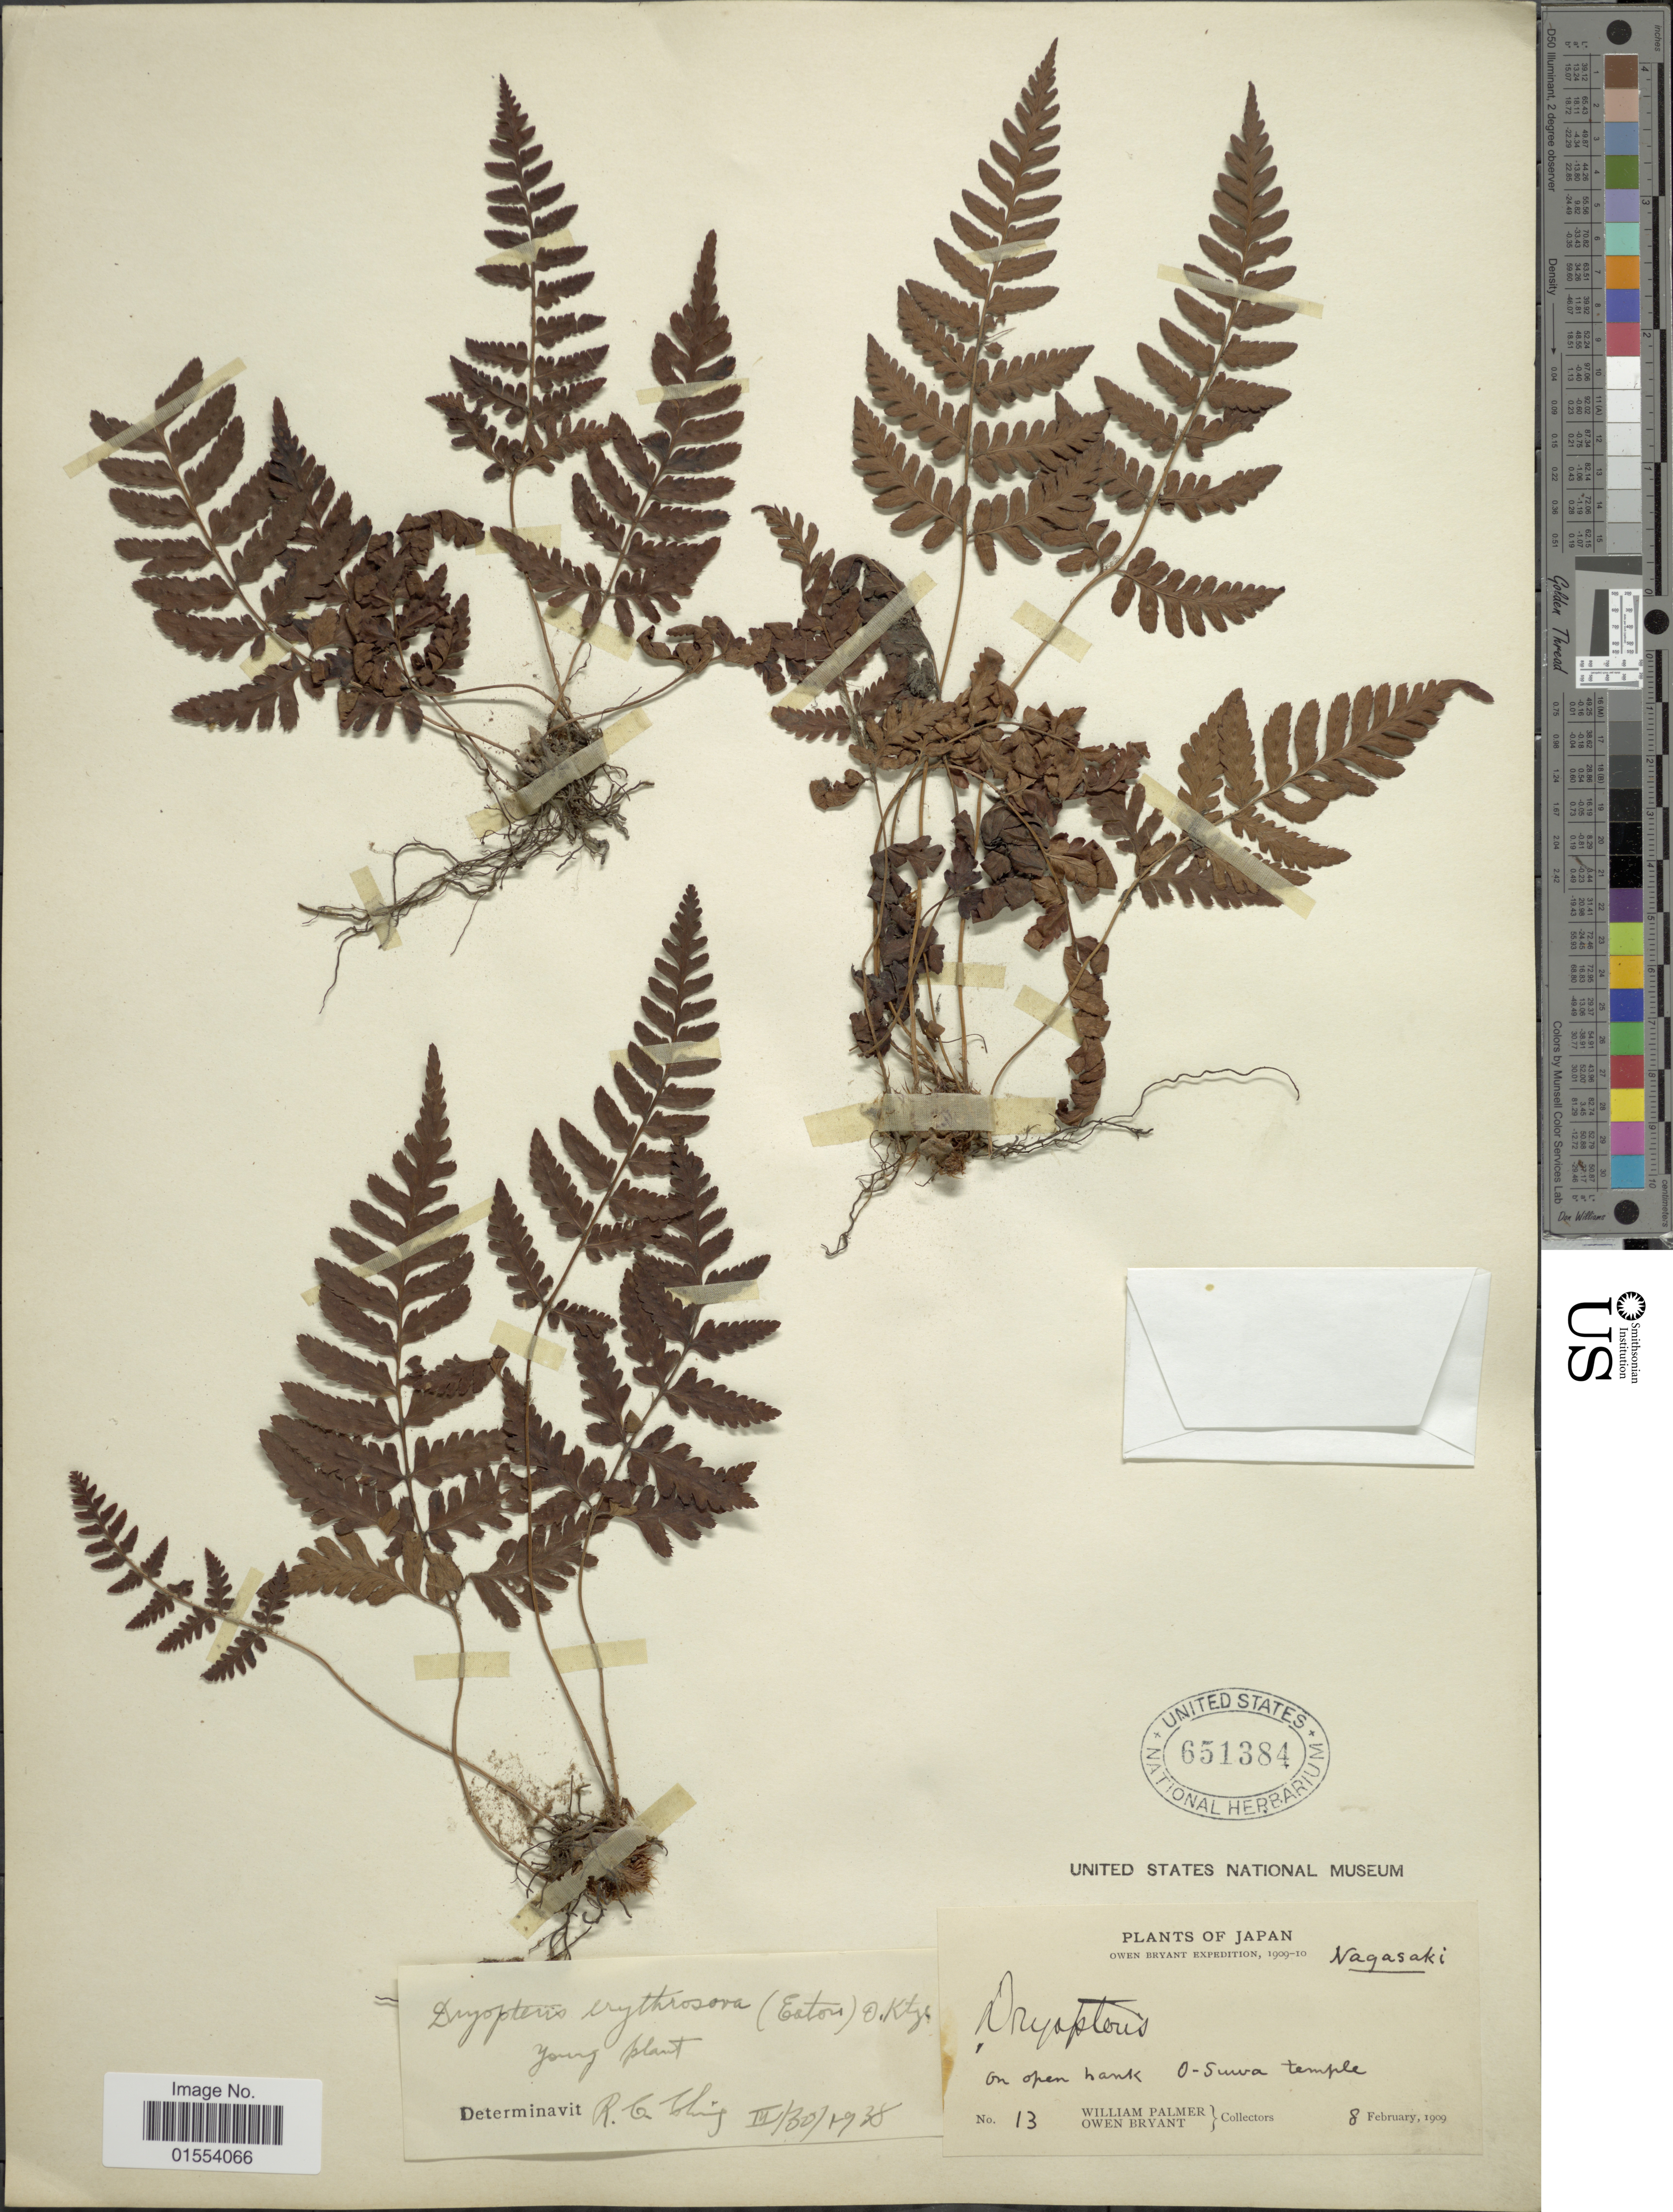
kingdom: Plantae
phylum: Tracheophyta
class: Polypodiopsida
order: Polypodiales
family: Dryopteridaceae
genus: Dryopteris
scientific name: Dryopteris erythrosora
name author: (D.C. Eaton) Kuntze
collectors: W. Palmer & O. Bryant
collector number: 13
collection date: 1909-02-08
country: Japan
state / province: Nagasaki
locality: Japan, Nagasaki, On open bank O-suwa temple.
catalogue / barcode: US 651384